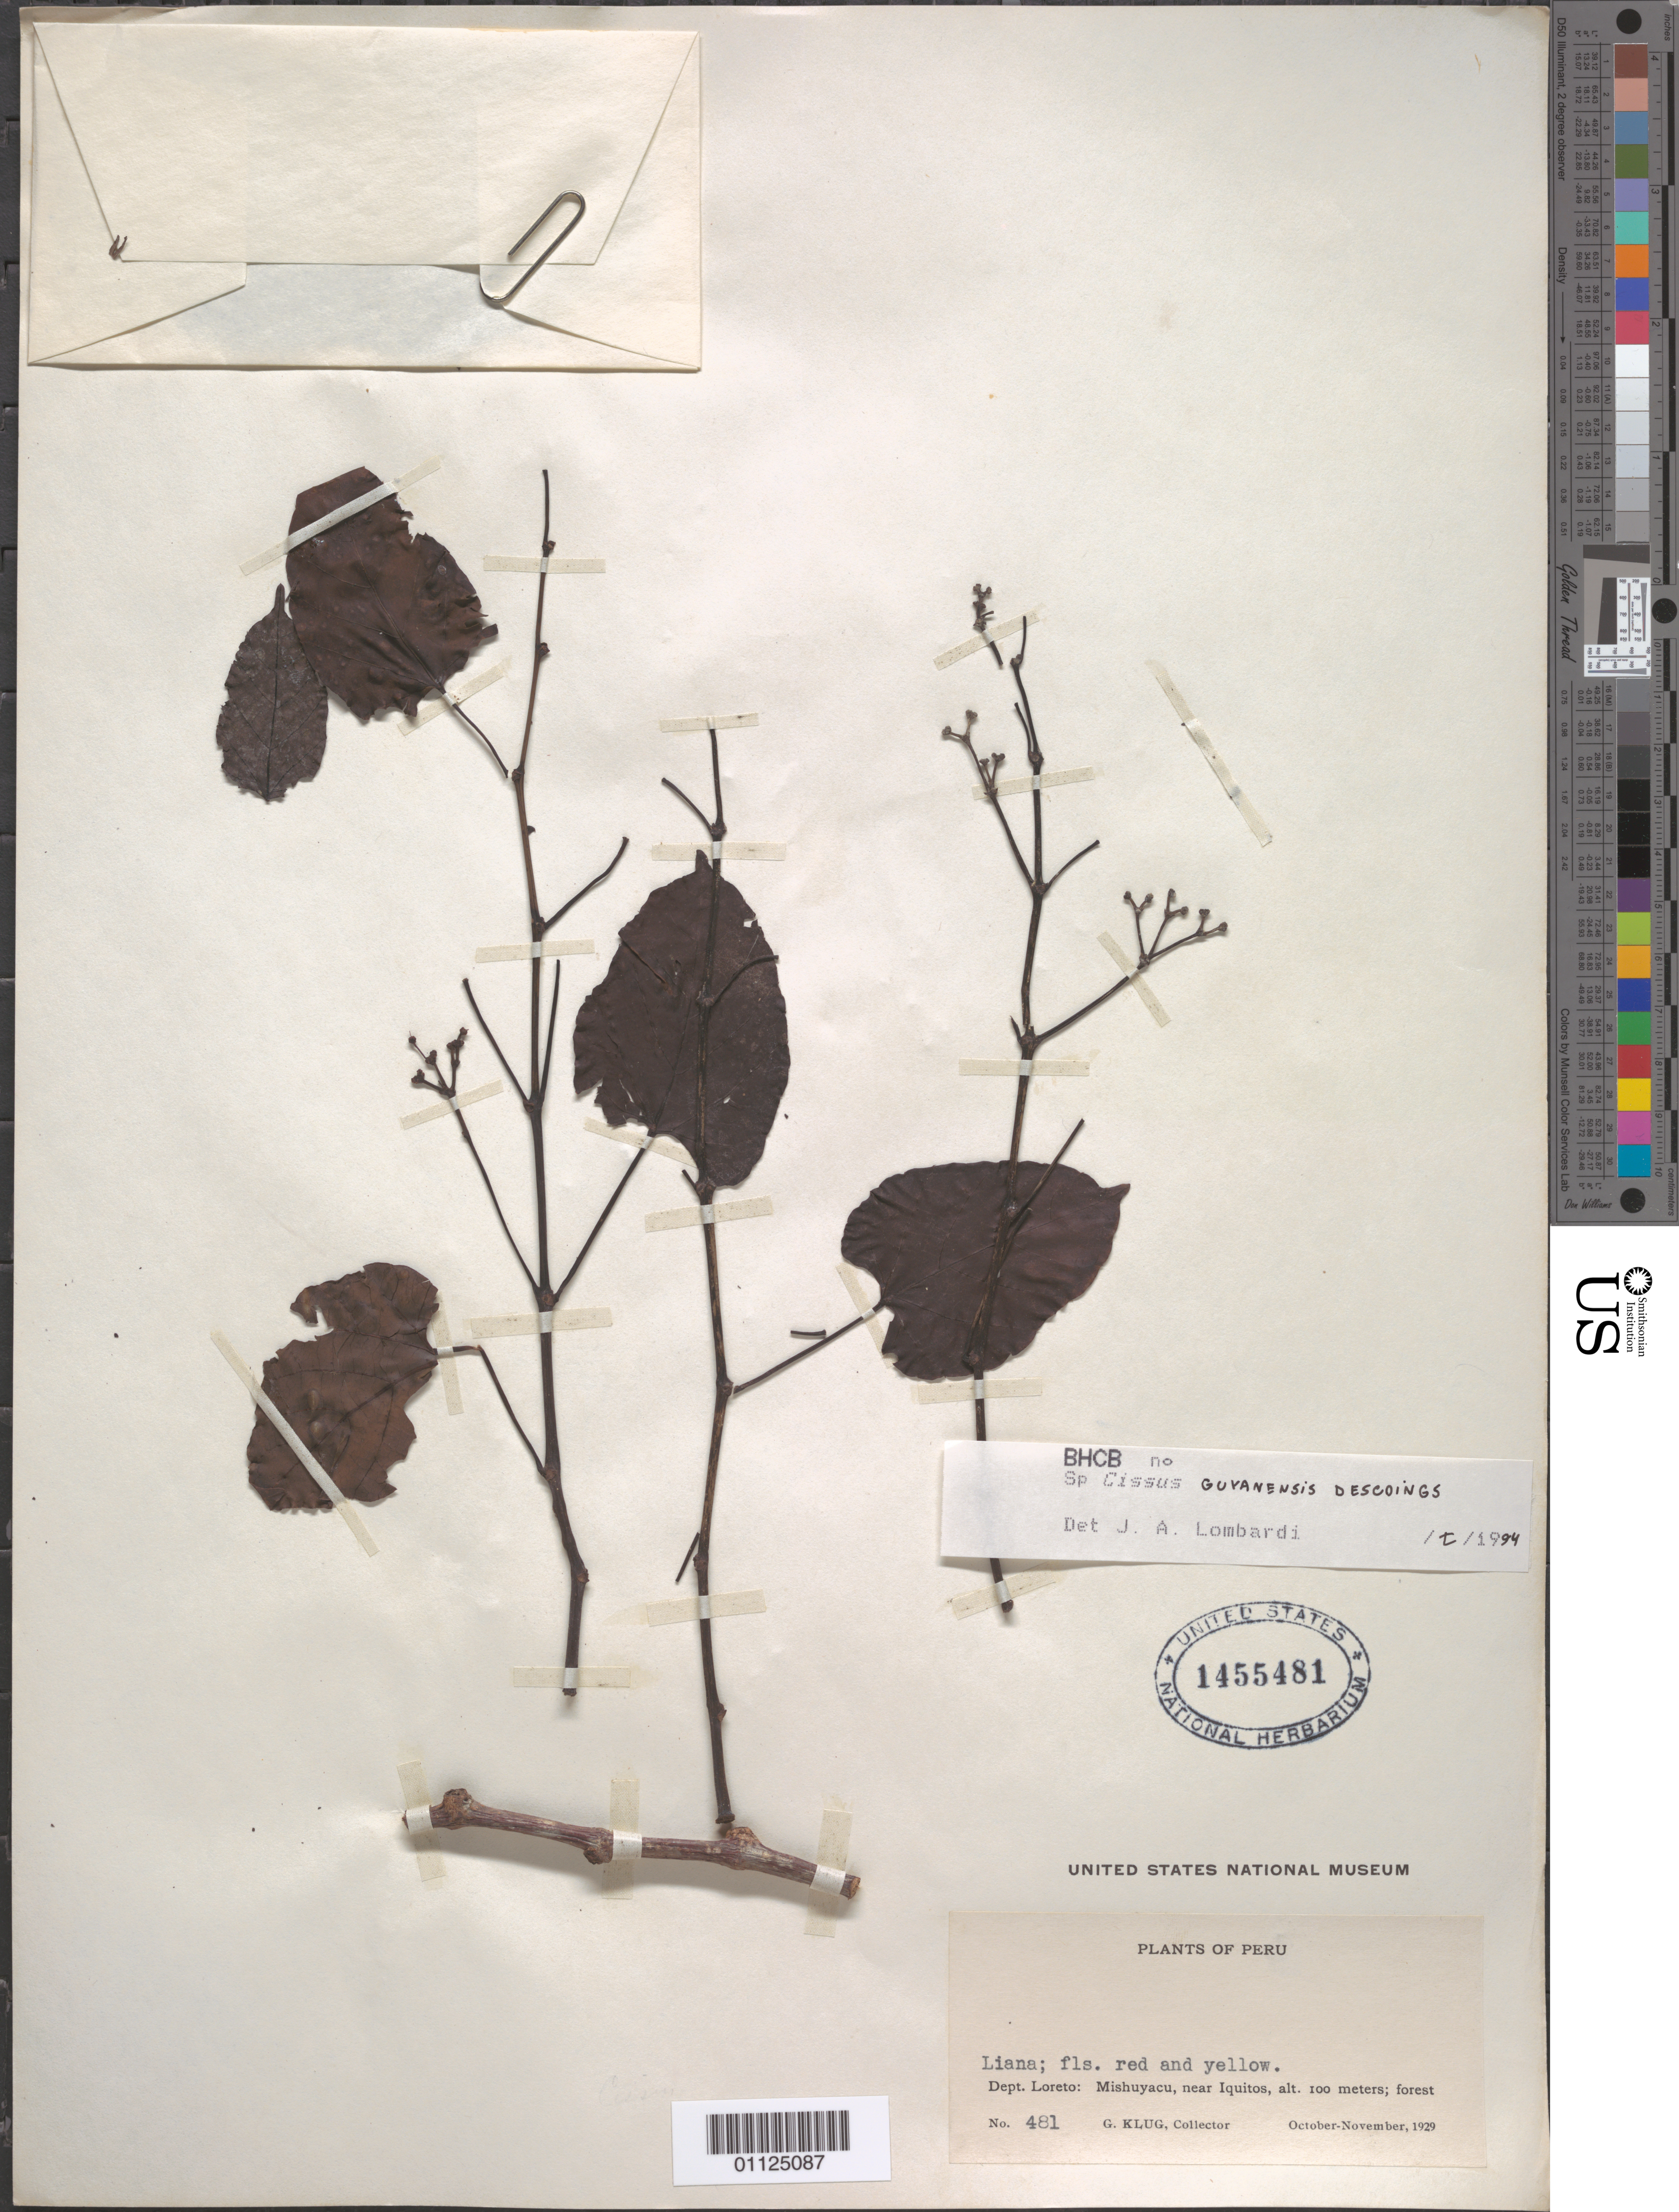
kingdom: Plantae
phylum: Tracheophyta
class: Magnoliopsida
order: Vitales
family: Vitaceae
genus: Cissus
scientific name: Cissus guyanensis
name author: Desc.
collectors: G. Klug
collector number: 481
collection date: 1929-10/1929-11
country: Peru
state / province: Loreto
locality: Mishuyacu, near Iquitos.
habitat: Liana.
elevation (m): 100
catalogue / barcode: US 1455481